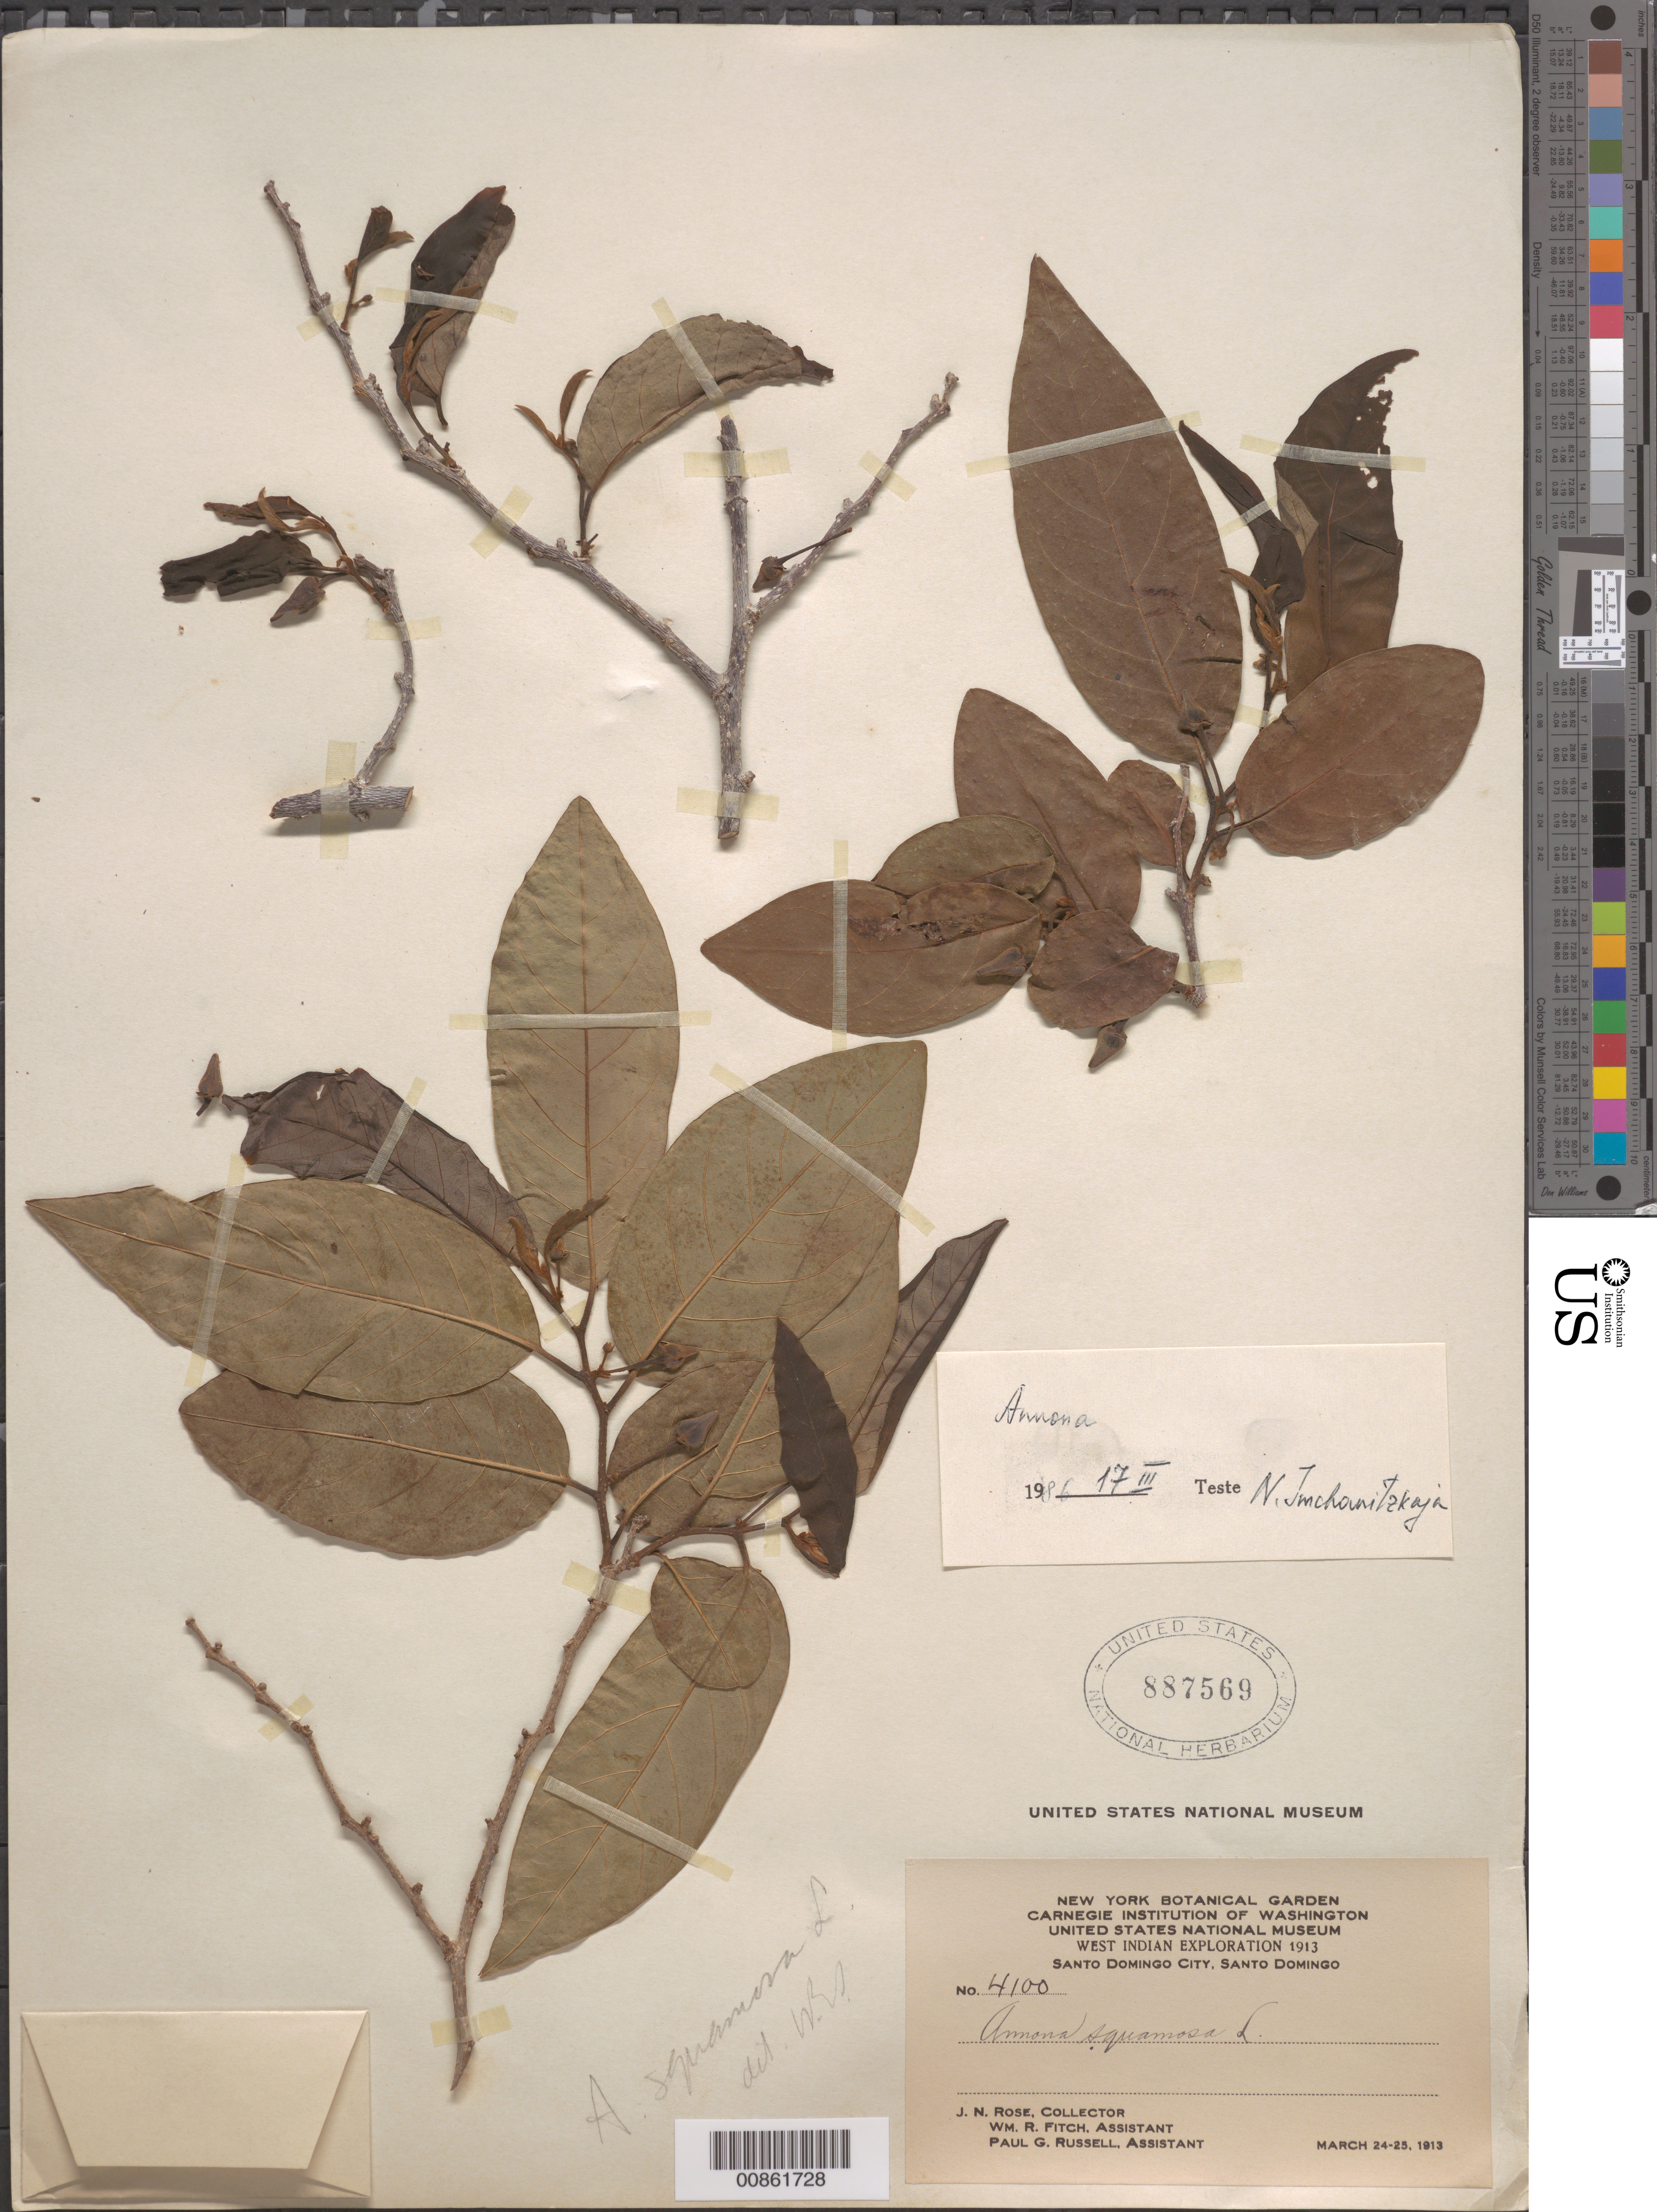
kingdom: Plantae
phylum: Tracheophyta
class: Magnoliopsida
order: Magnoliales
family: Annonaceae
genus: Annona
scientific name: Annona sp.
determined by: Imchanitzkaja, N.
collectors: J. N. Rose, W. R. Fitch & P. G. Russell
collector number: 4100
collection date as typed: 24 Mar 1913 to 25 Mar 1913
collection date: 1913-03-24/1913-03-25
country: Dominican Republic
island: Hispaniola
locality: Santo Domingo City, Santo Domingo.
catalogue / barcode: US 887569